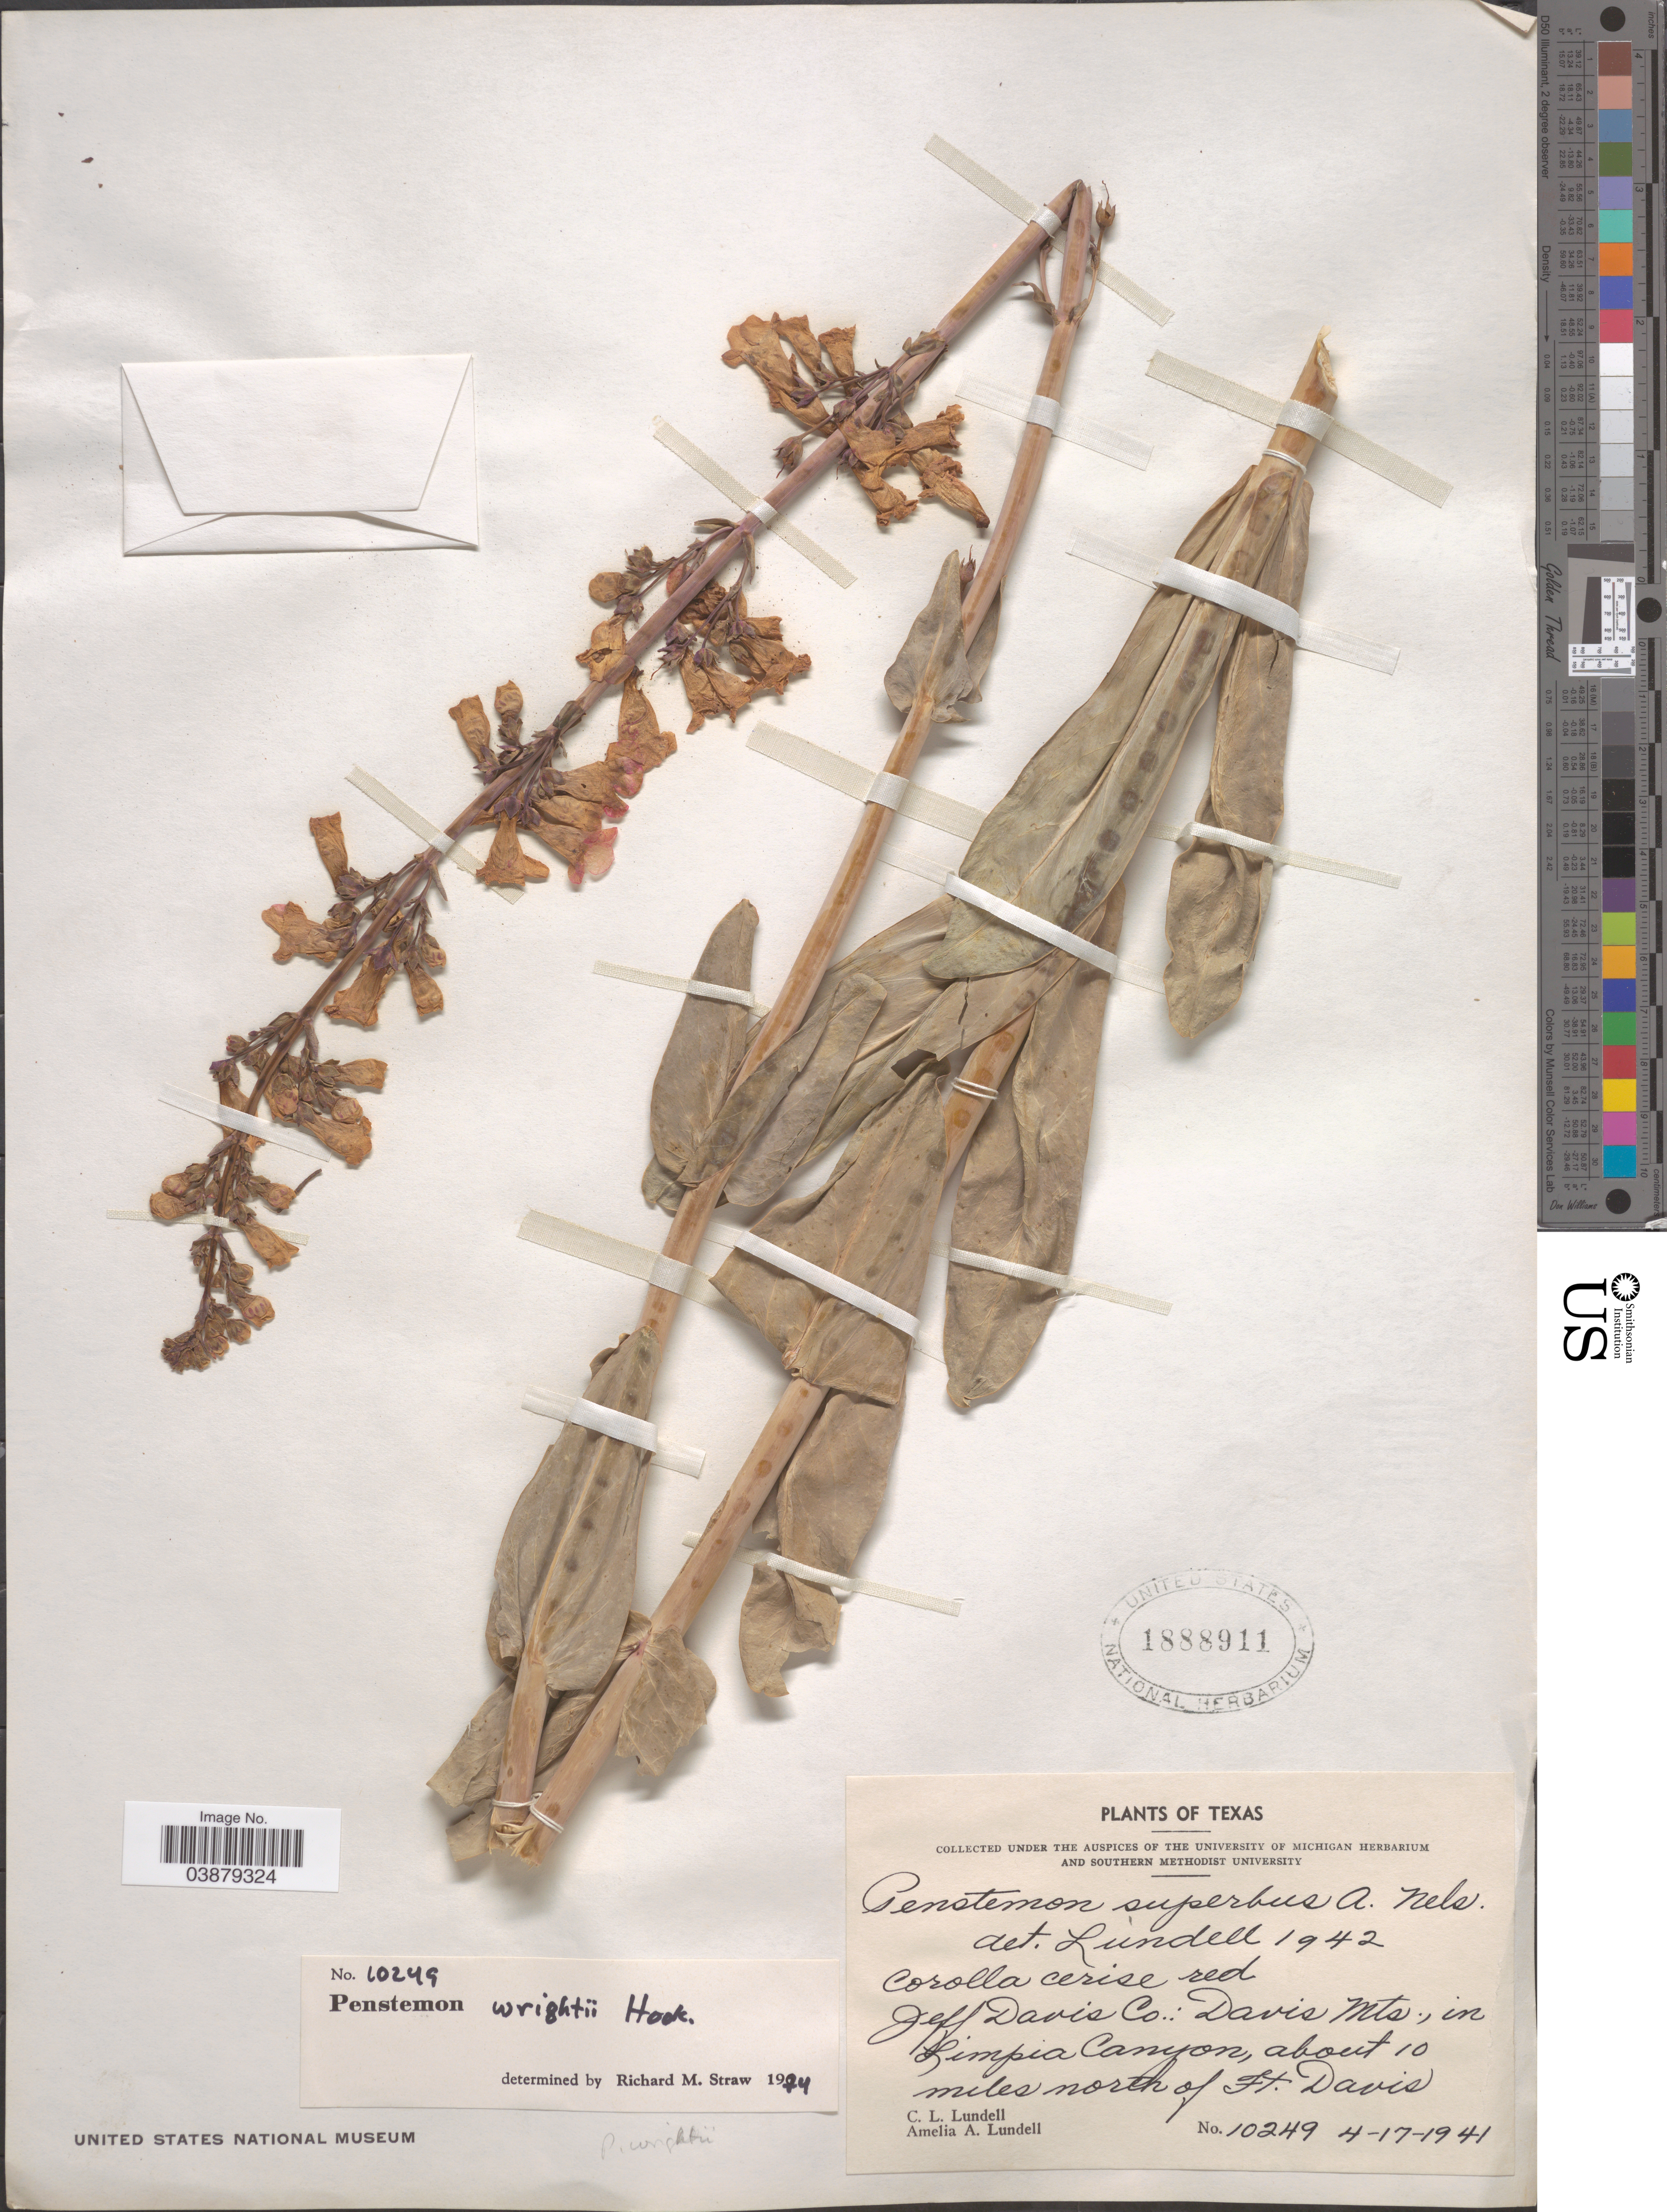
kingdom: Plantae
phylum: Tracheophyta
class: Magnoliopsida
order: Lamiales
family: Plantaginaceae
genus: Penstemon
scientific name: Penstemon wrightii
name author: Hook.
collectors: C. L. Lundell & A. A. Lundell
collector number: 10249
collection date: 1941-04-17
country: United States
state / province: Texas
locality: Jeff Davis Co.: Davis Mts., in Limpia Canyon, about 10 miles north of Ft. Davis.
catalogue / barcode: US 1888911